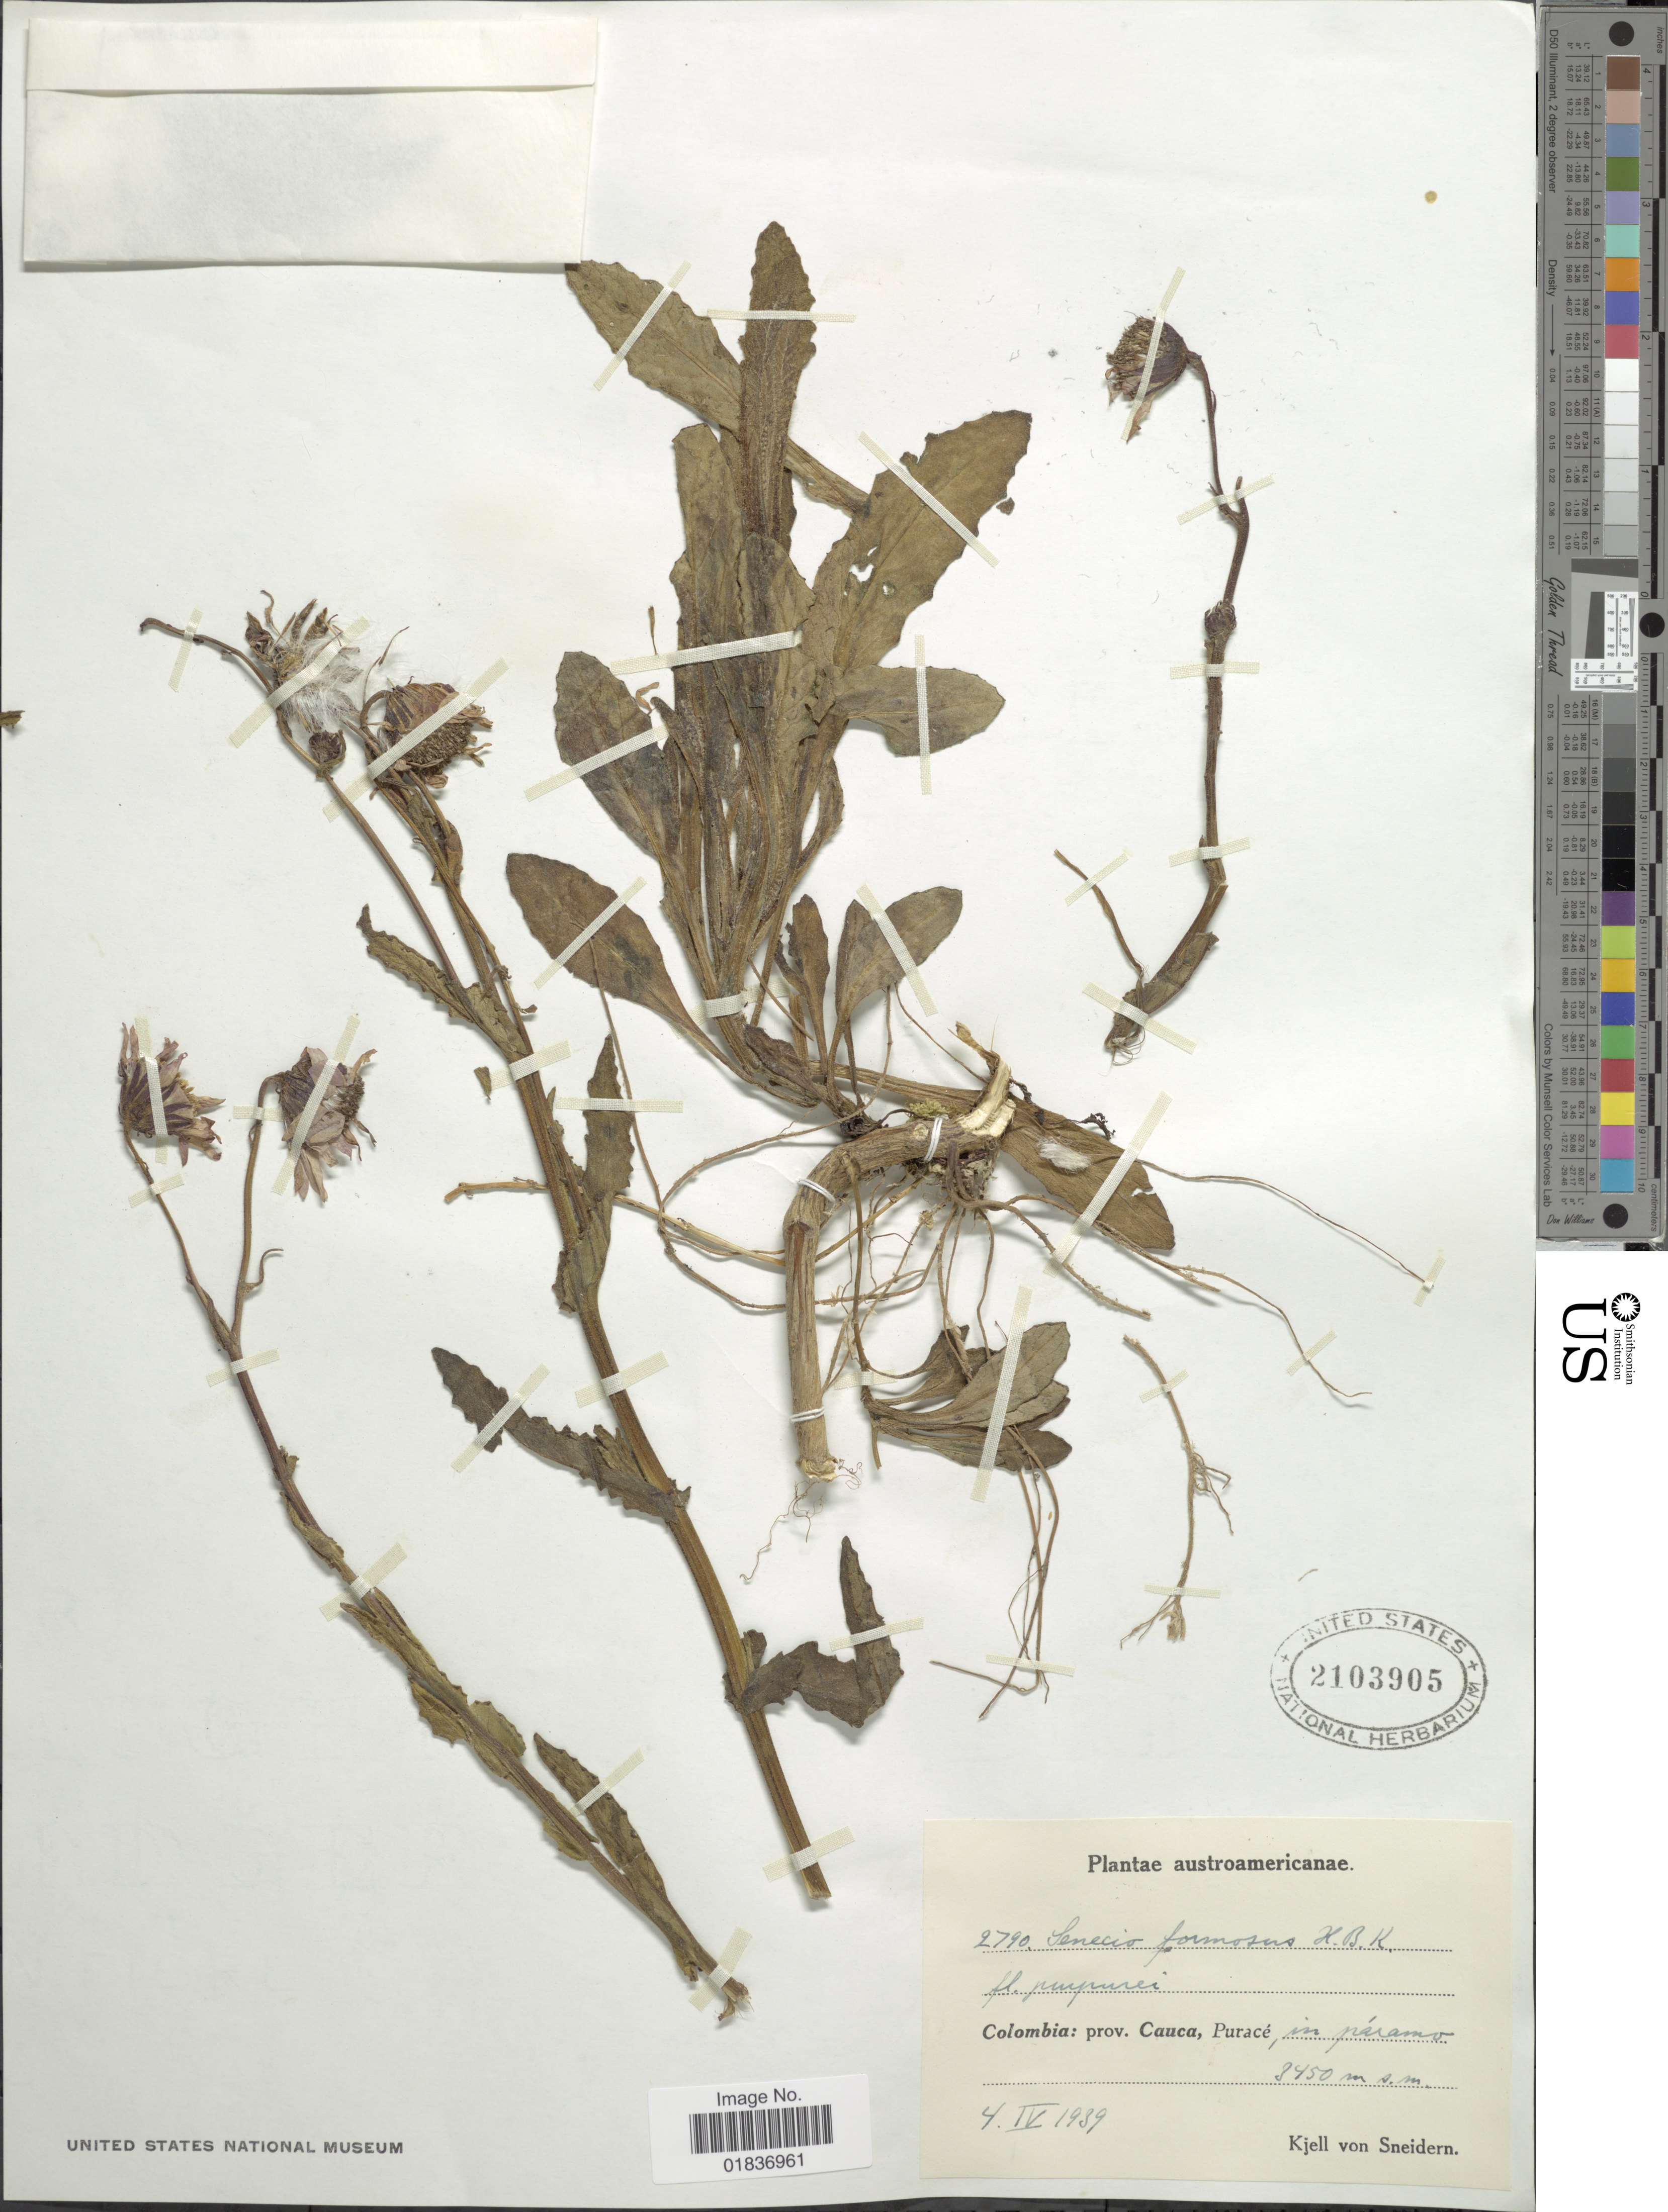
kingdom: Plantae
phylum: Tracheophyta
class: Magnoliopsida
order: Asterales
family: Asteraceae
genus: Senecio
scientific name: Senecio wedglacialis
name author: Cuatrec.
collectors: K. von Sneidern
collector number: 2790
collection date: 1939-04-04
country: Colombia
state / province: Cauca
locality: Prov. Cauca, Purace in paramo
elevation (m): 3450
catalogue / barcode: US 2103905